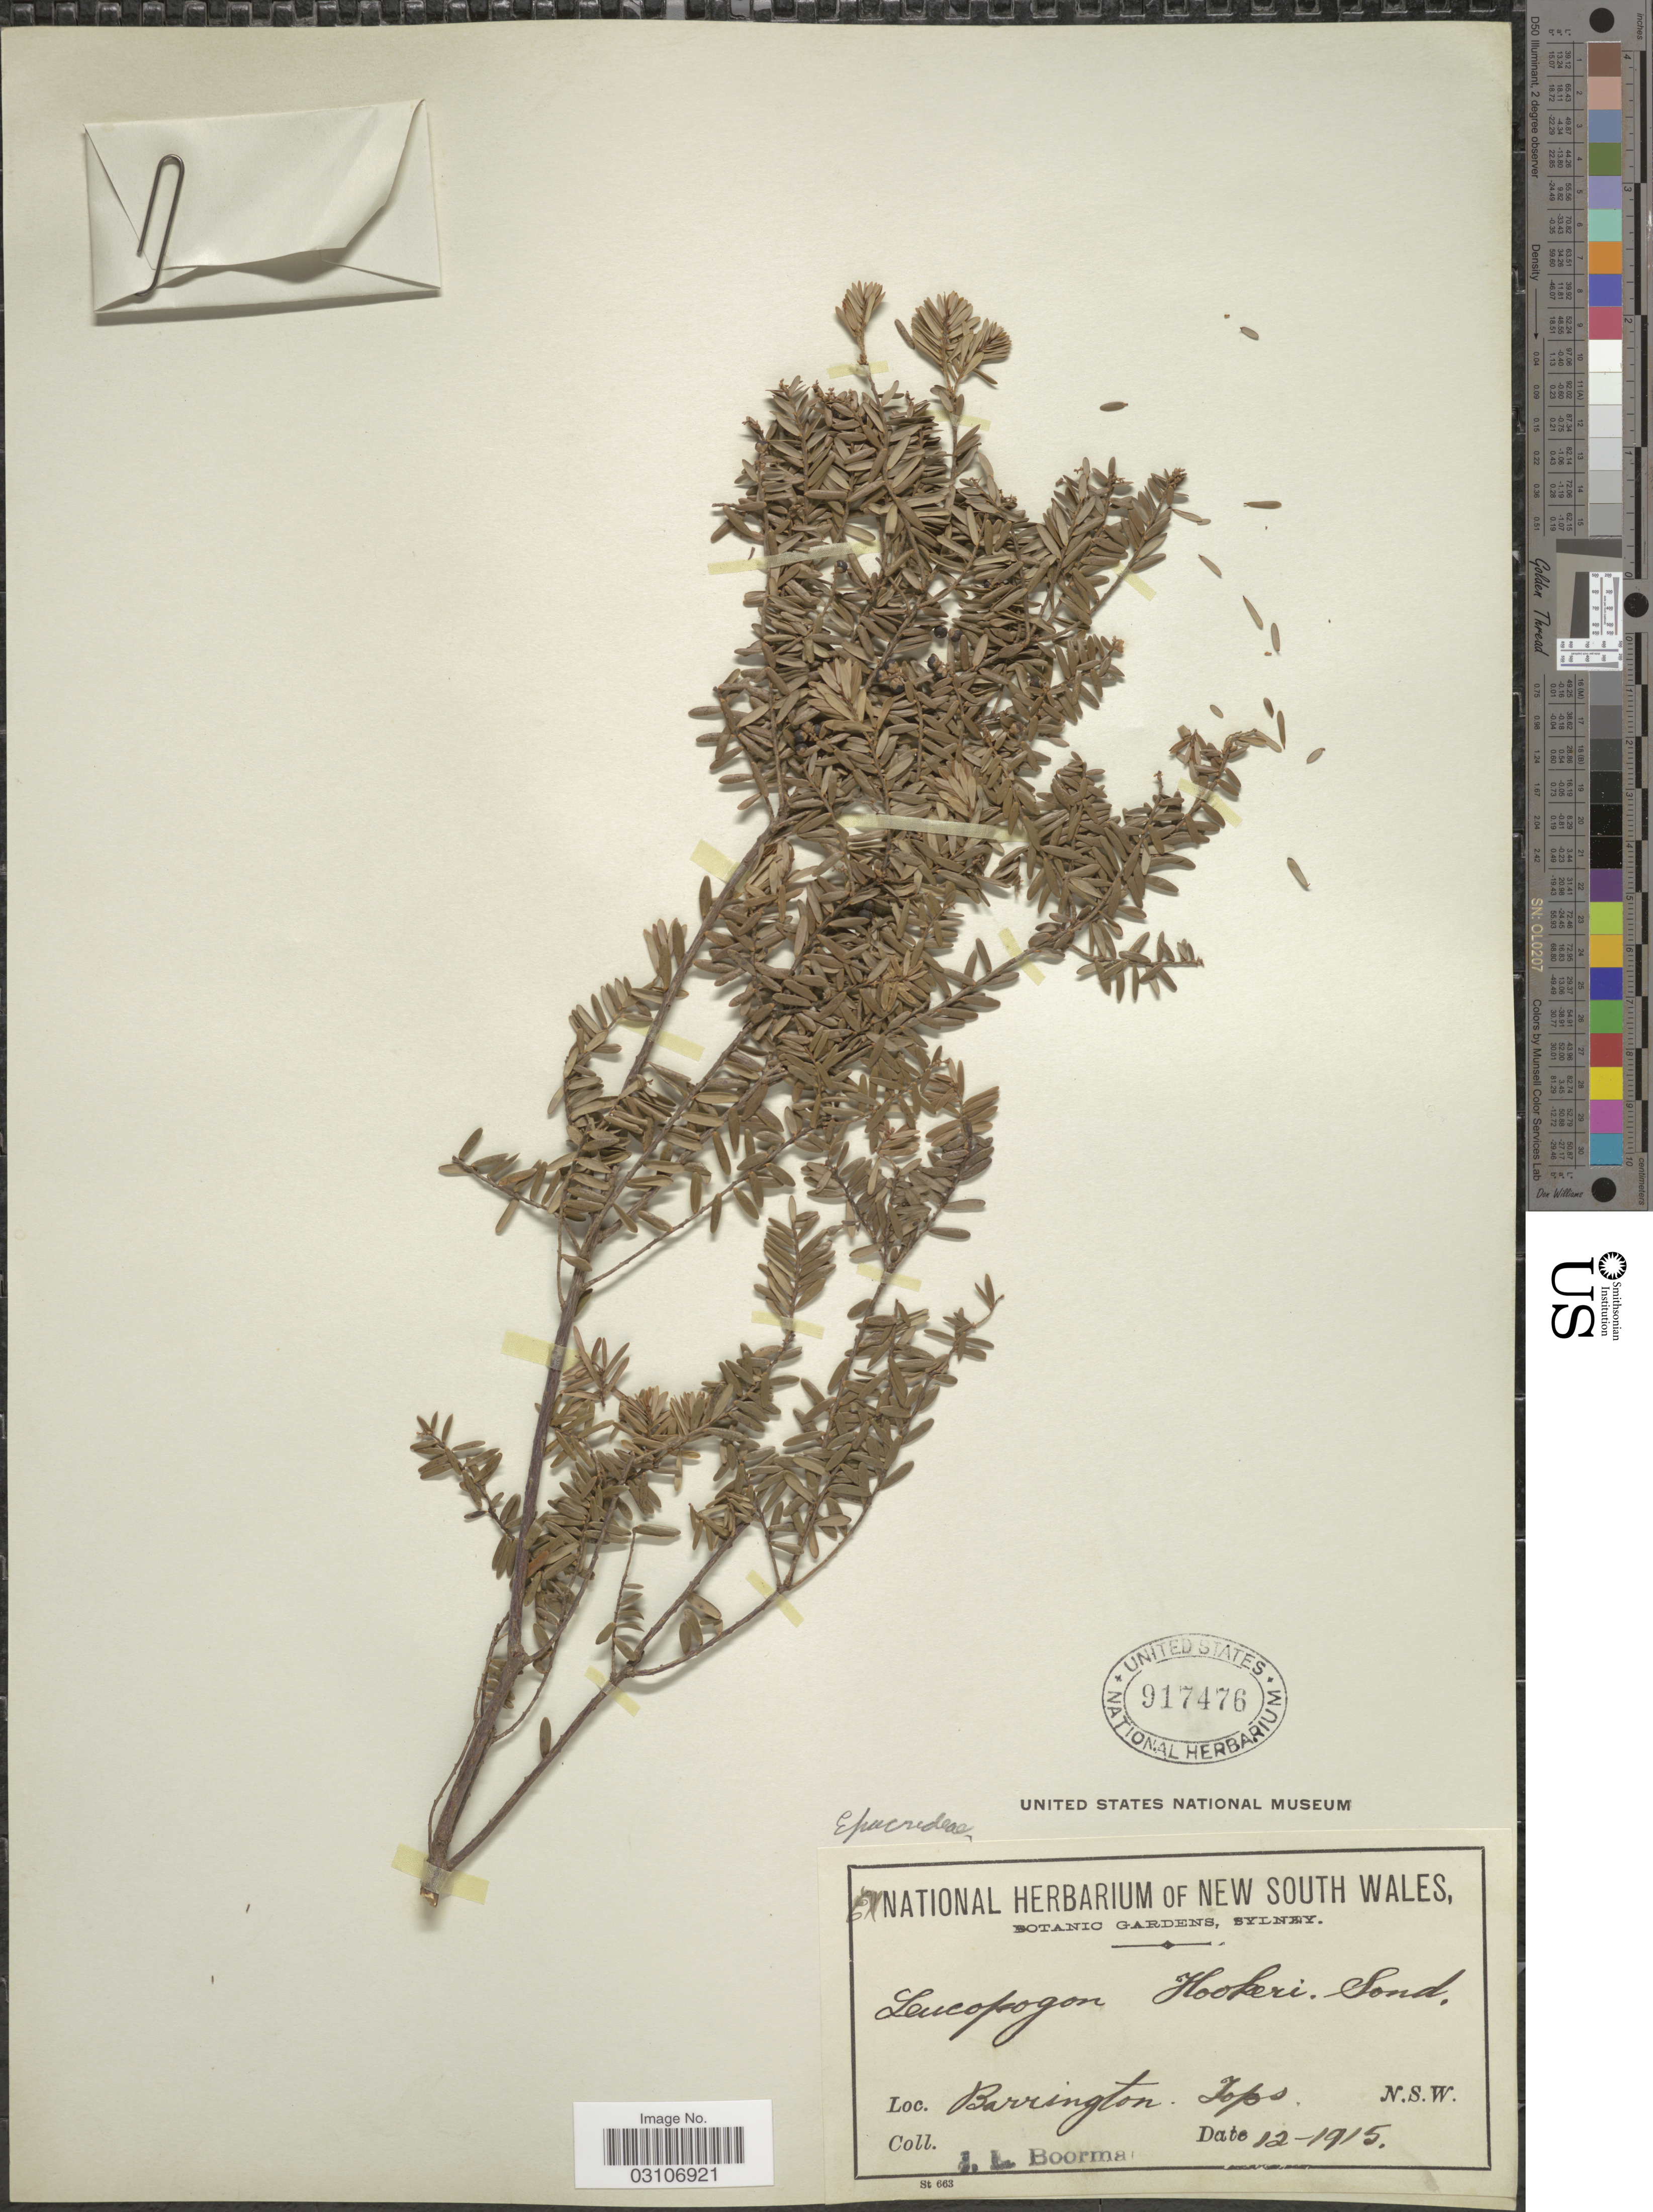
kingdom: Plantae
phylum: Tracheophyta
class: Magnoliopsida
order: Ericales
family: Ericaceae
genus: Leucopogon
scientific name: Leucopogon hookeri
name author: Sond.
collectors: J. Boorman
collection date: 1915-12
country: Australia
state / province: New South Wales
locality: Barrington Tops.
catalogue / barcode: US 917476